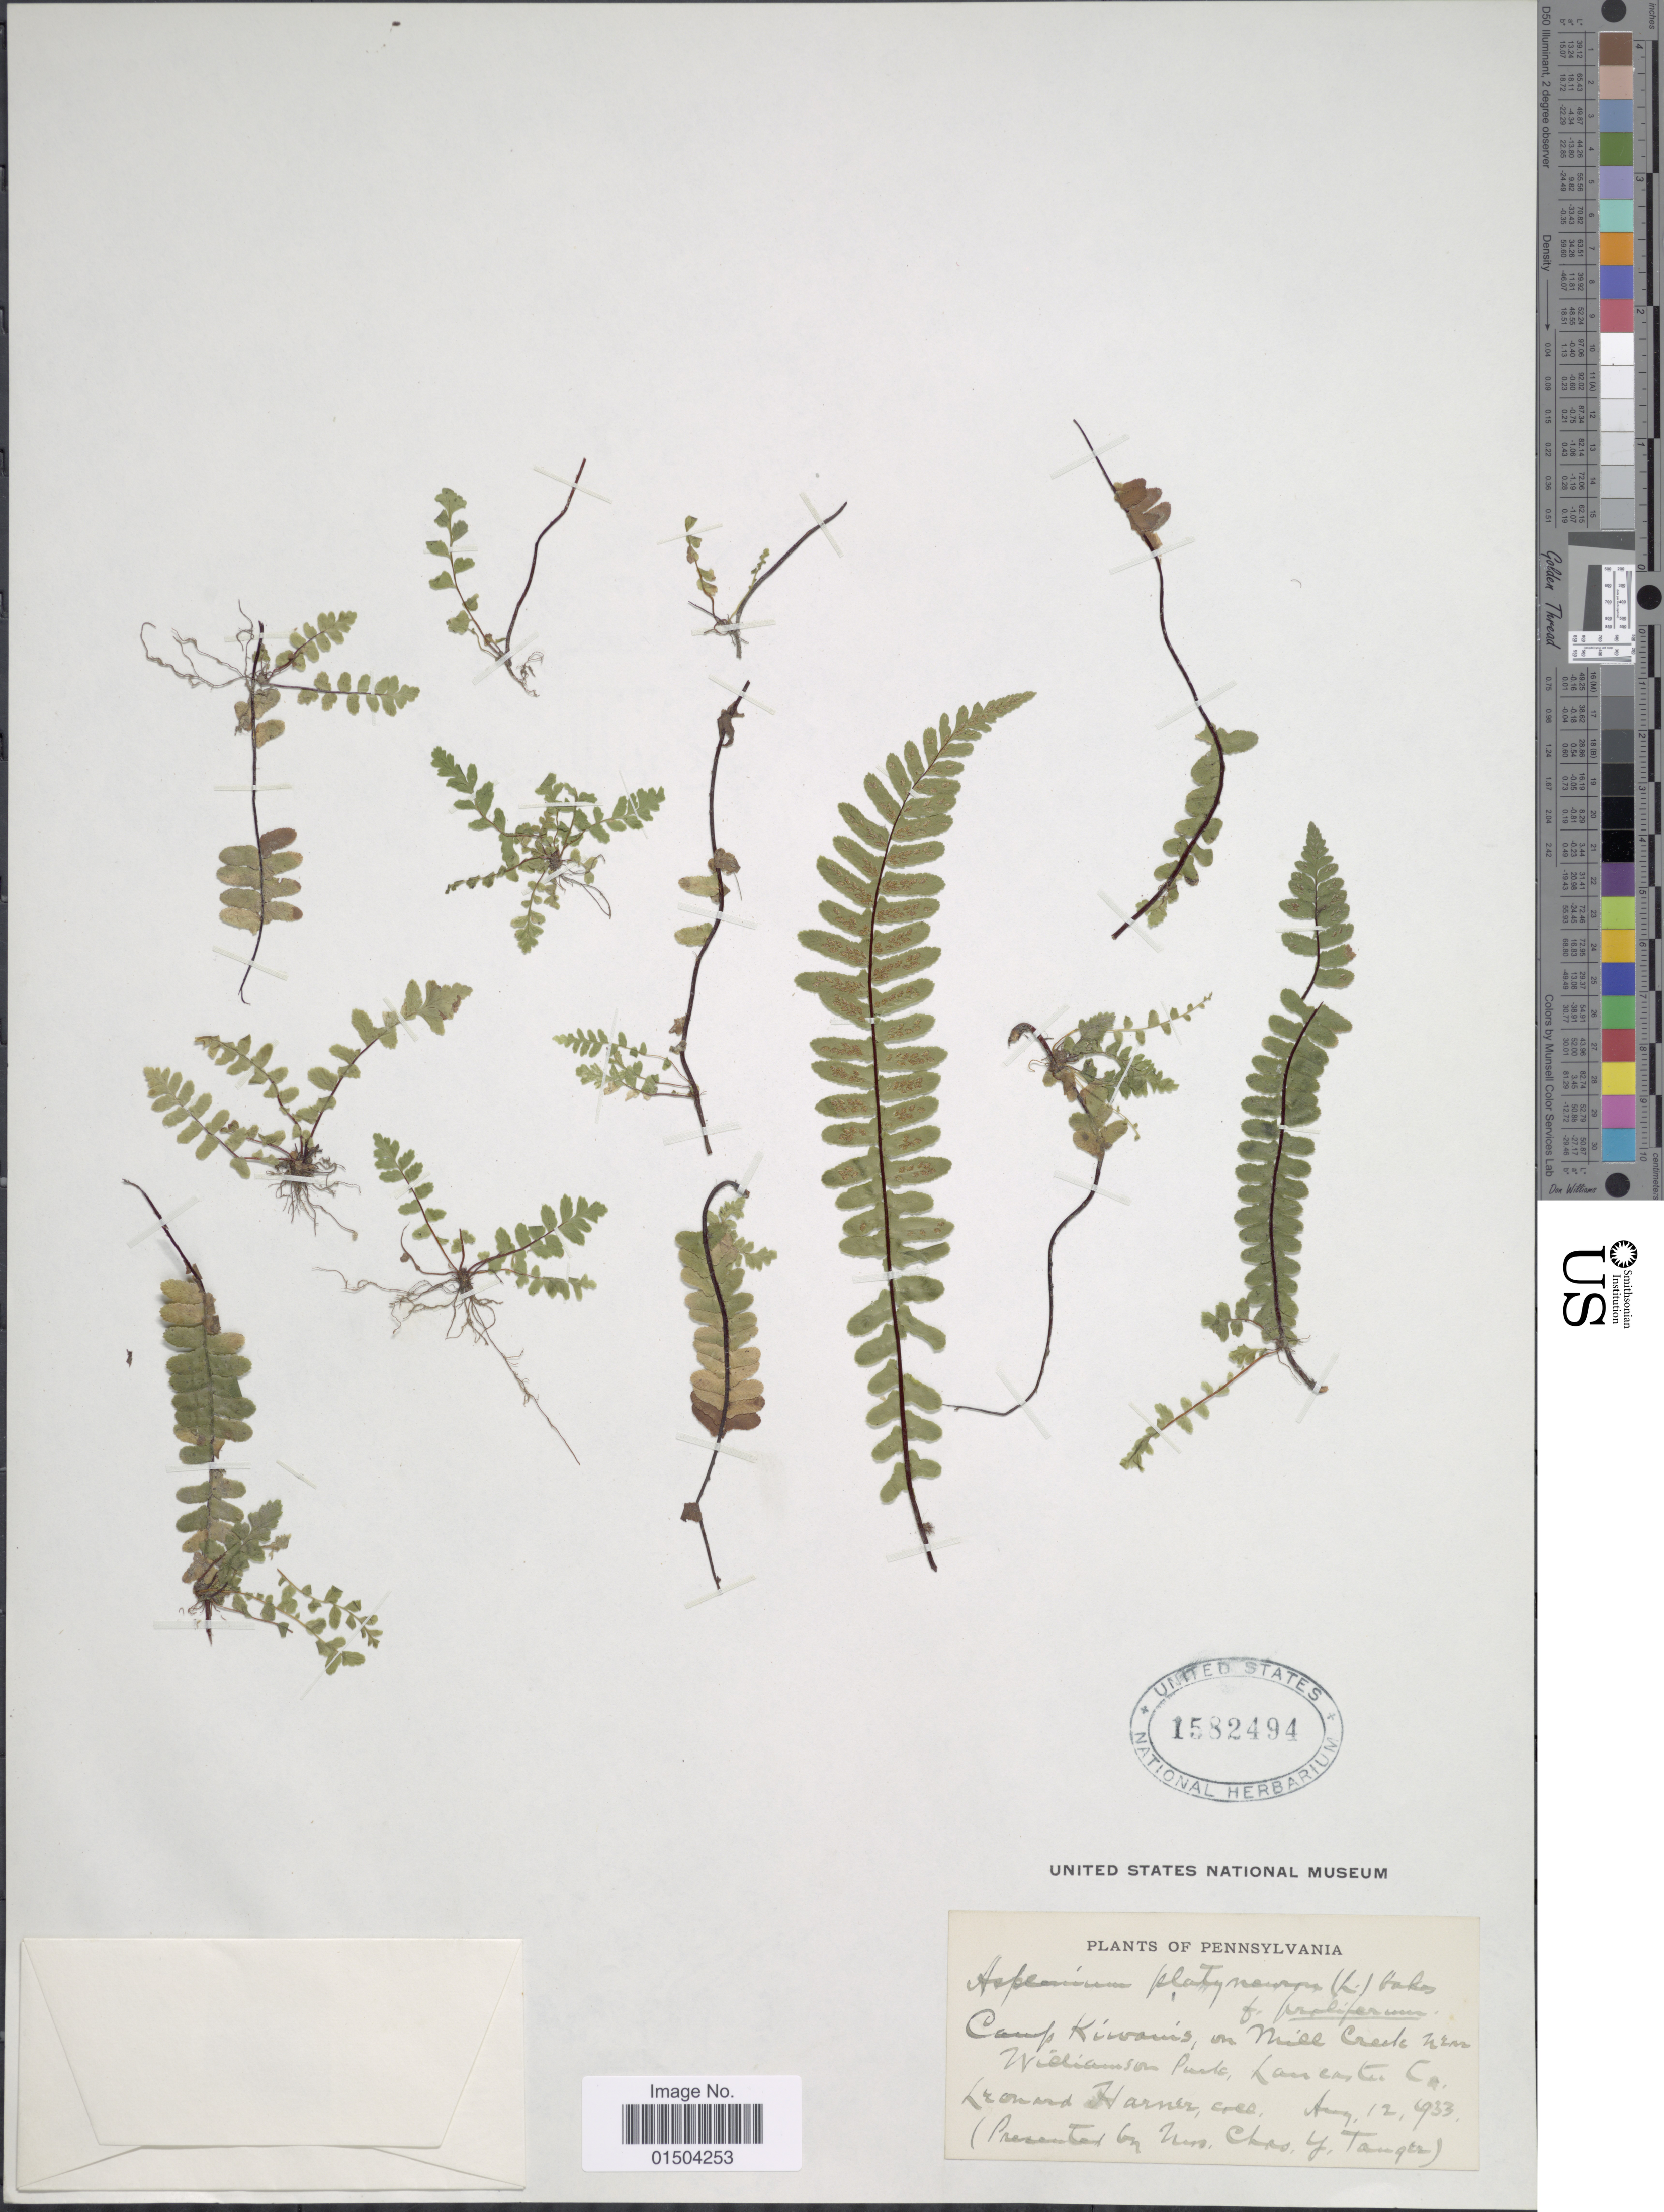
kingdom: Plantae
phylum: Tracheophyta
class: Polypodiopsida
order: Polypodiales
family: Aspleniaceae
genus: Asplenium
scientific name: Asplenium platyneuron var. proliferum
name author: (D.C. Eaton) Tanger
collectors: L. Harner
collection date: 1933-08-12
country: United States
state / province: Pennsylvania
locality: Camp Kivanis, on Mill Creek near Williamson Park, Lancaster Co.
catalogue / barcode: US 1582494